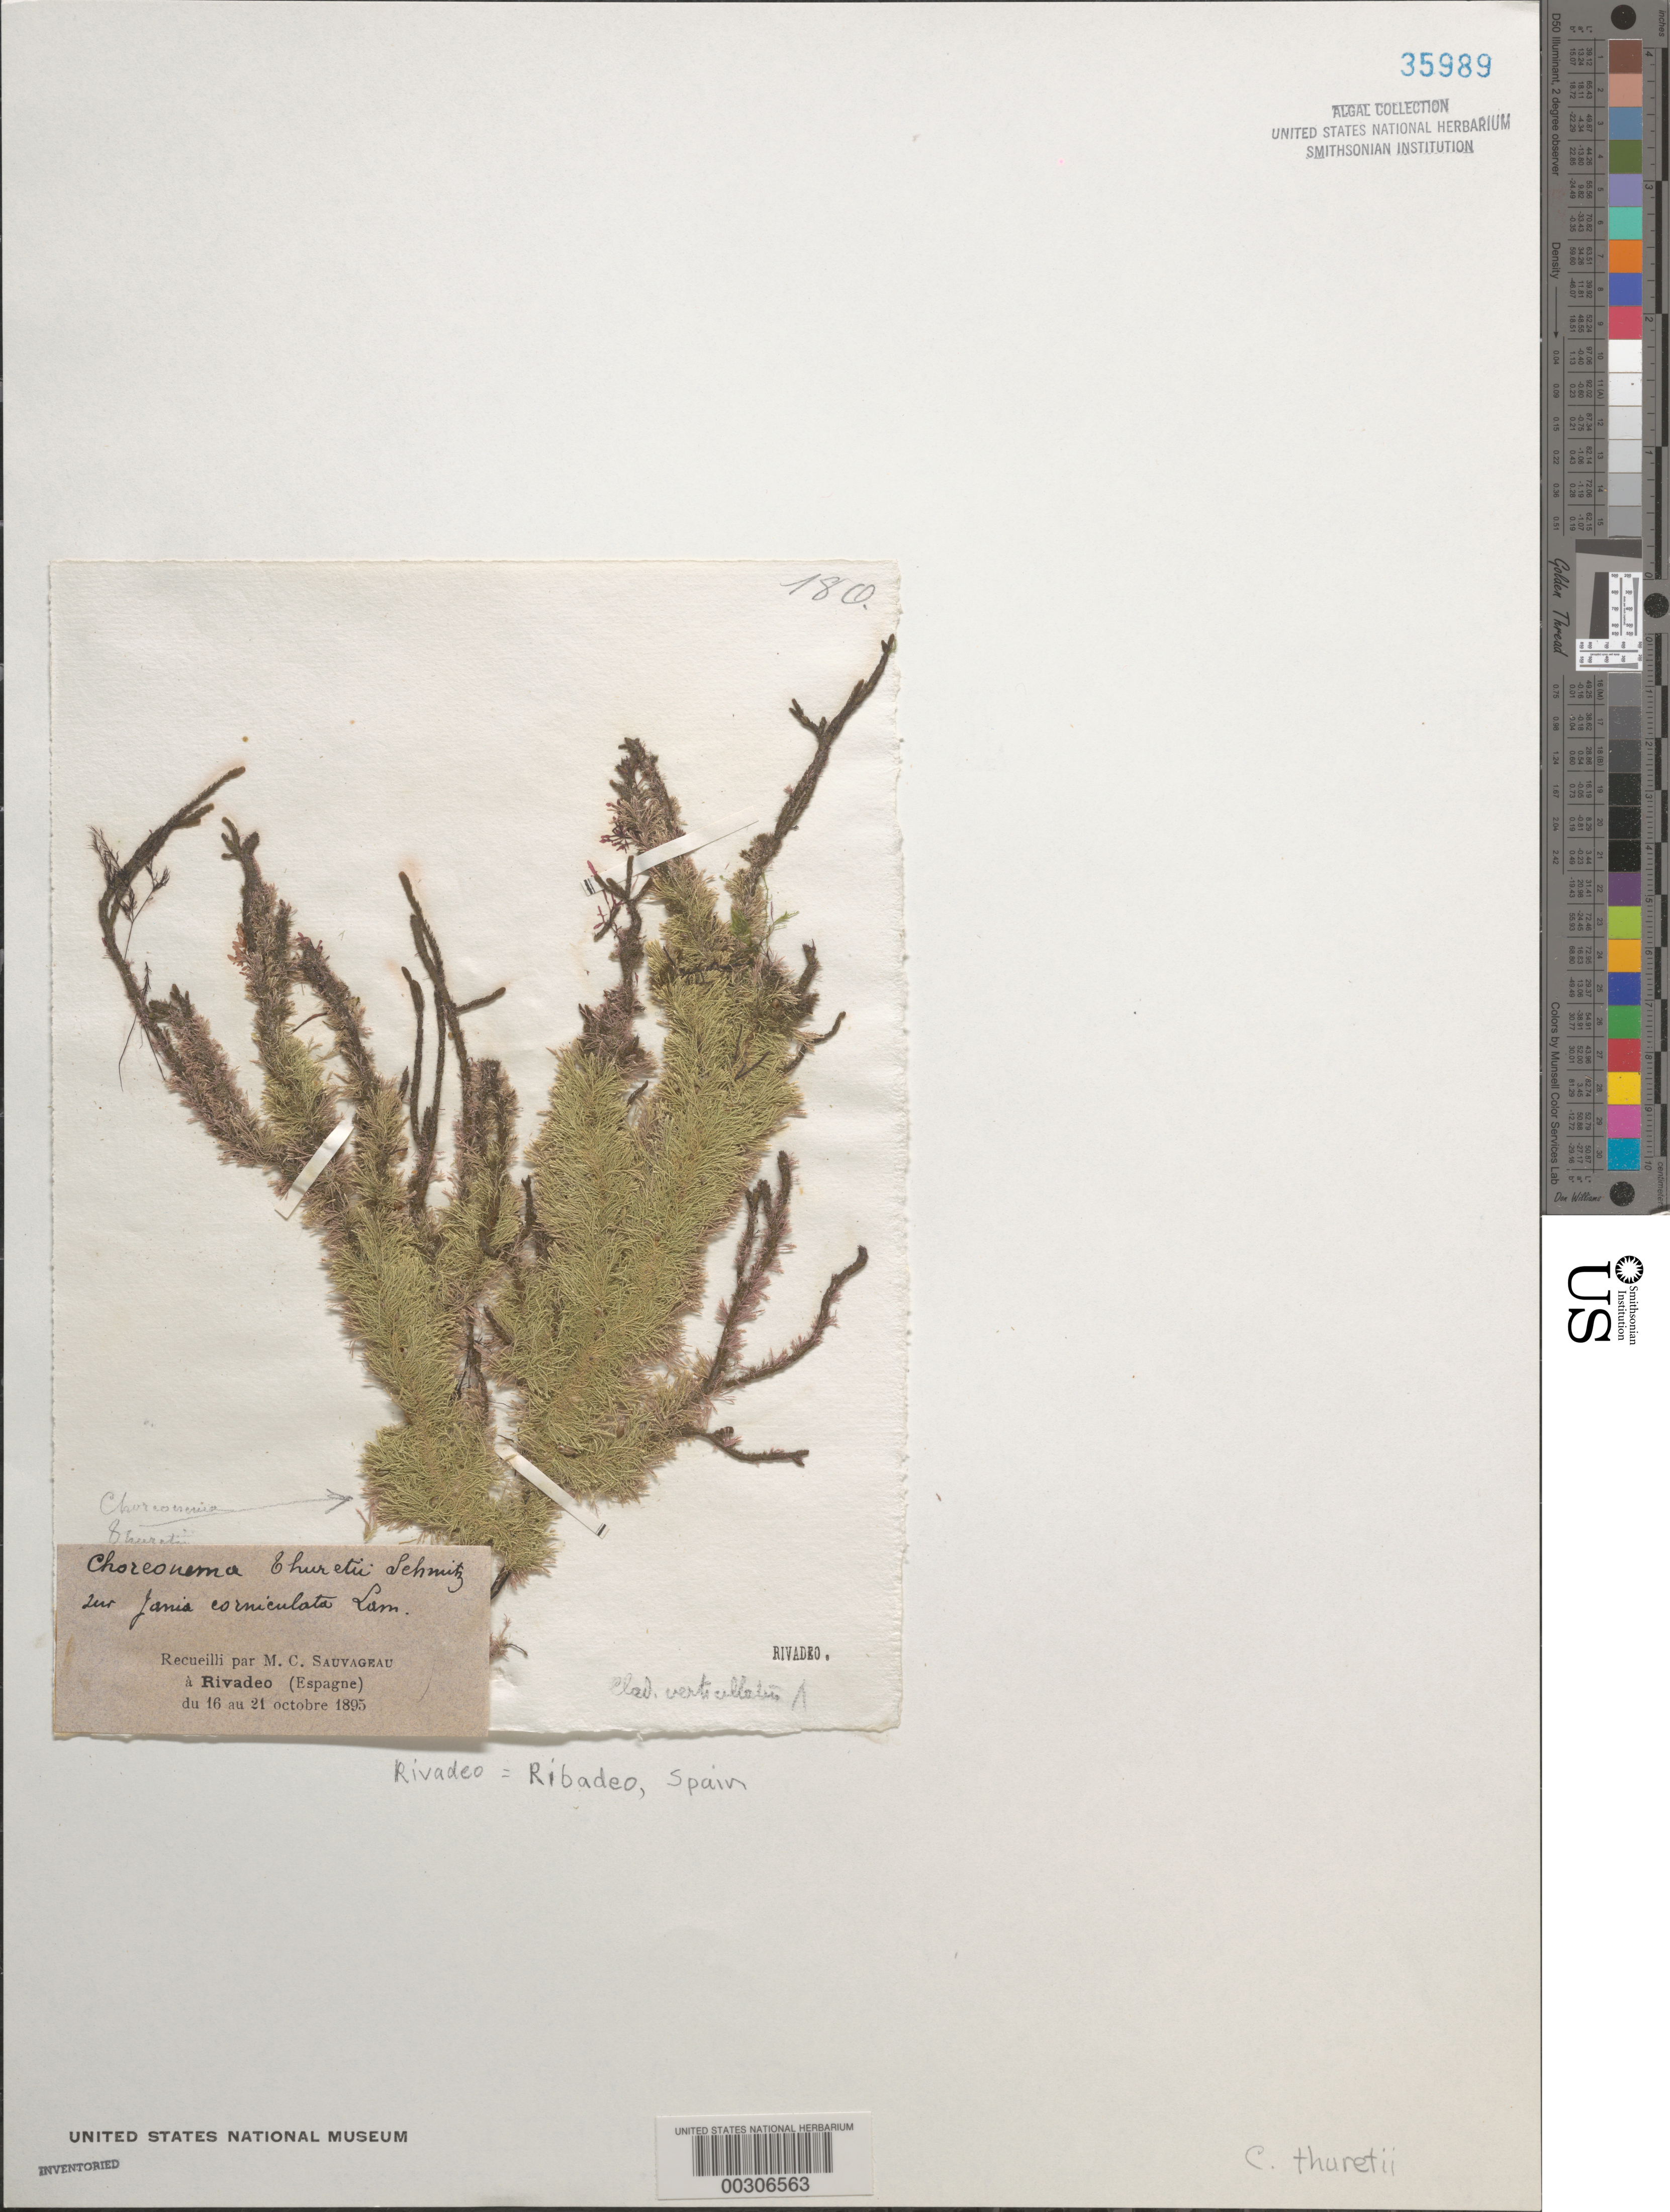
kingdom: Plantae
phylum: Rhodophyta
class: Florideophyceae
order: Corallinales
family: Hapalidiaceae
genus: Choreonema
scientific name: Choreonema thuretii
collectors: C. F. Sauvageau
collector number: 180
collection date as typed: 16 Oct 1895 TO 21 Oct 1895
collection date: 1895-10-16/1895-10-21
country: Spain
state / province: Galicia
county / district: Lugo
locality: Ribadeo (rivadeo), bay of biscay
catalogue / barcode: US 35989